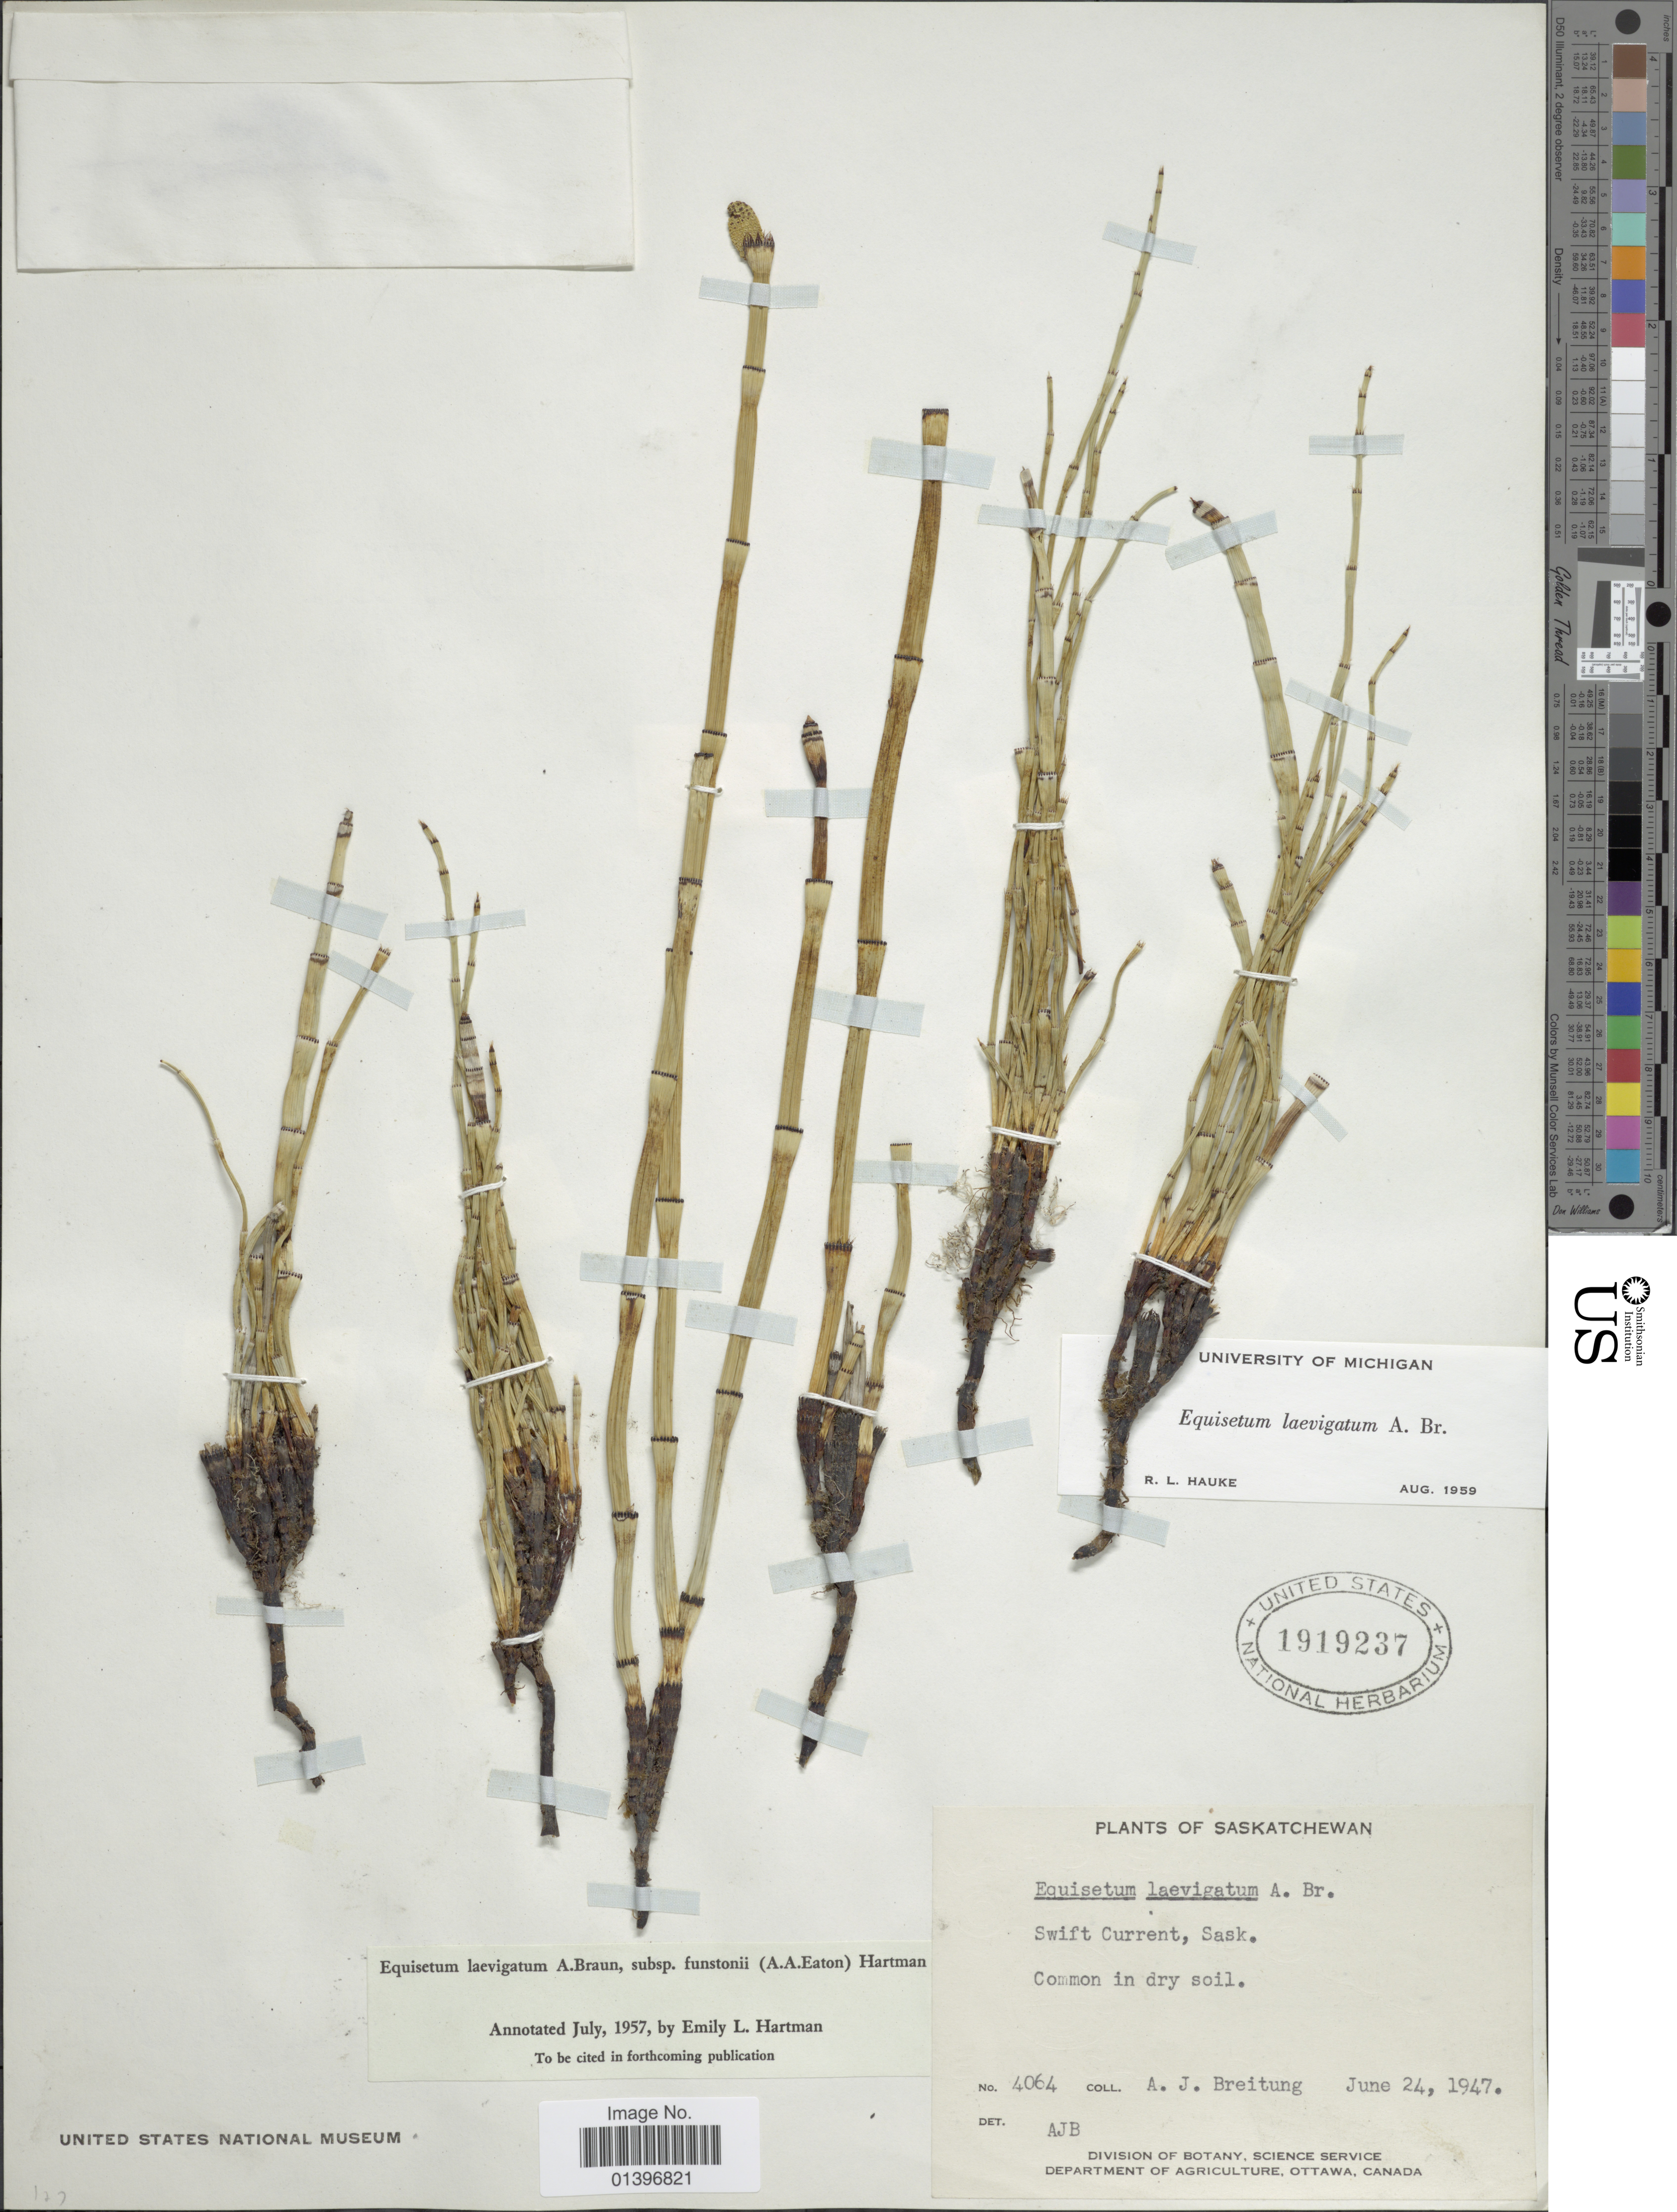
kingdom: Plantae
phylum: Tracheophyta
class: Polypodiopsida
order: Equisetales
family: Equisetaceae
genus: Equisetum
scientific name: Equisetum laevigatum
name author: A. Braun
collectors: A. Breitung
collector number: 4064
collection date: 1947-06-24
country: Canada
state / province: Saskatchewan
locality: Swift Current, Sask.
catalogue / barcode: US 1919237